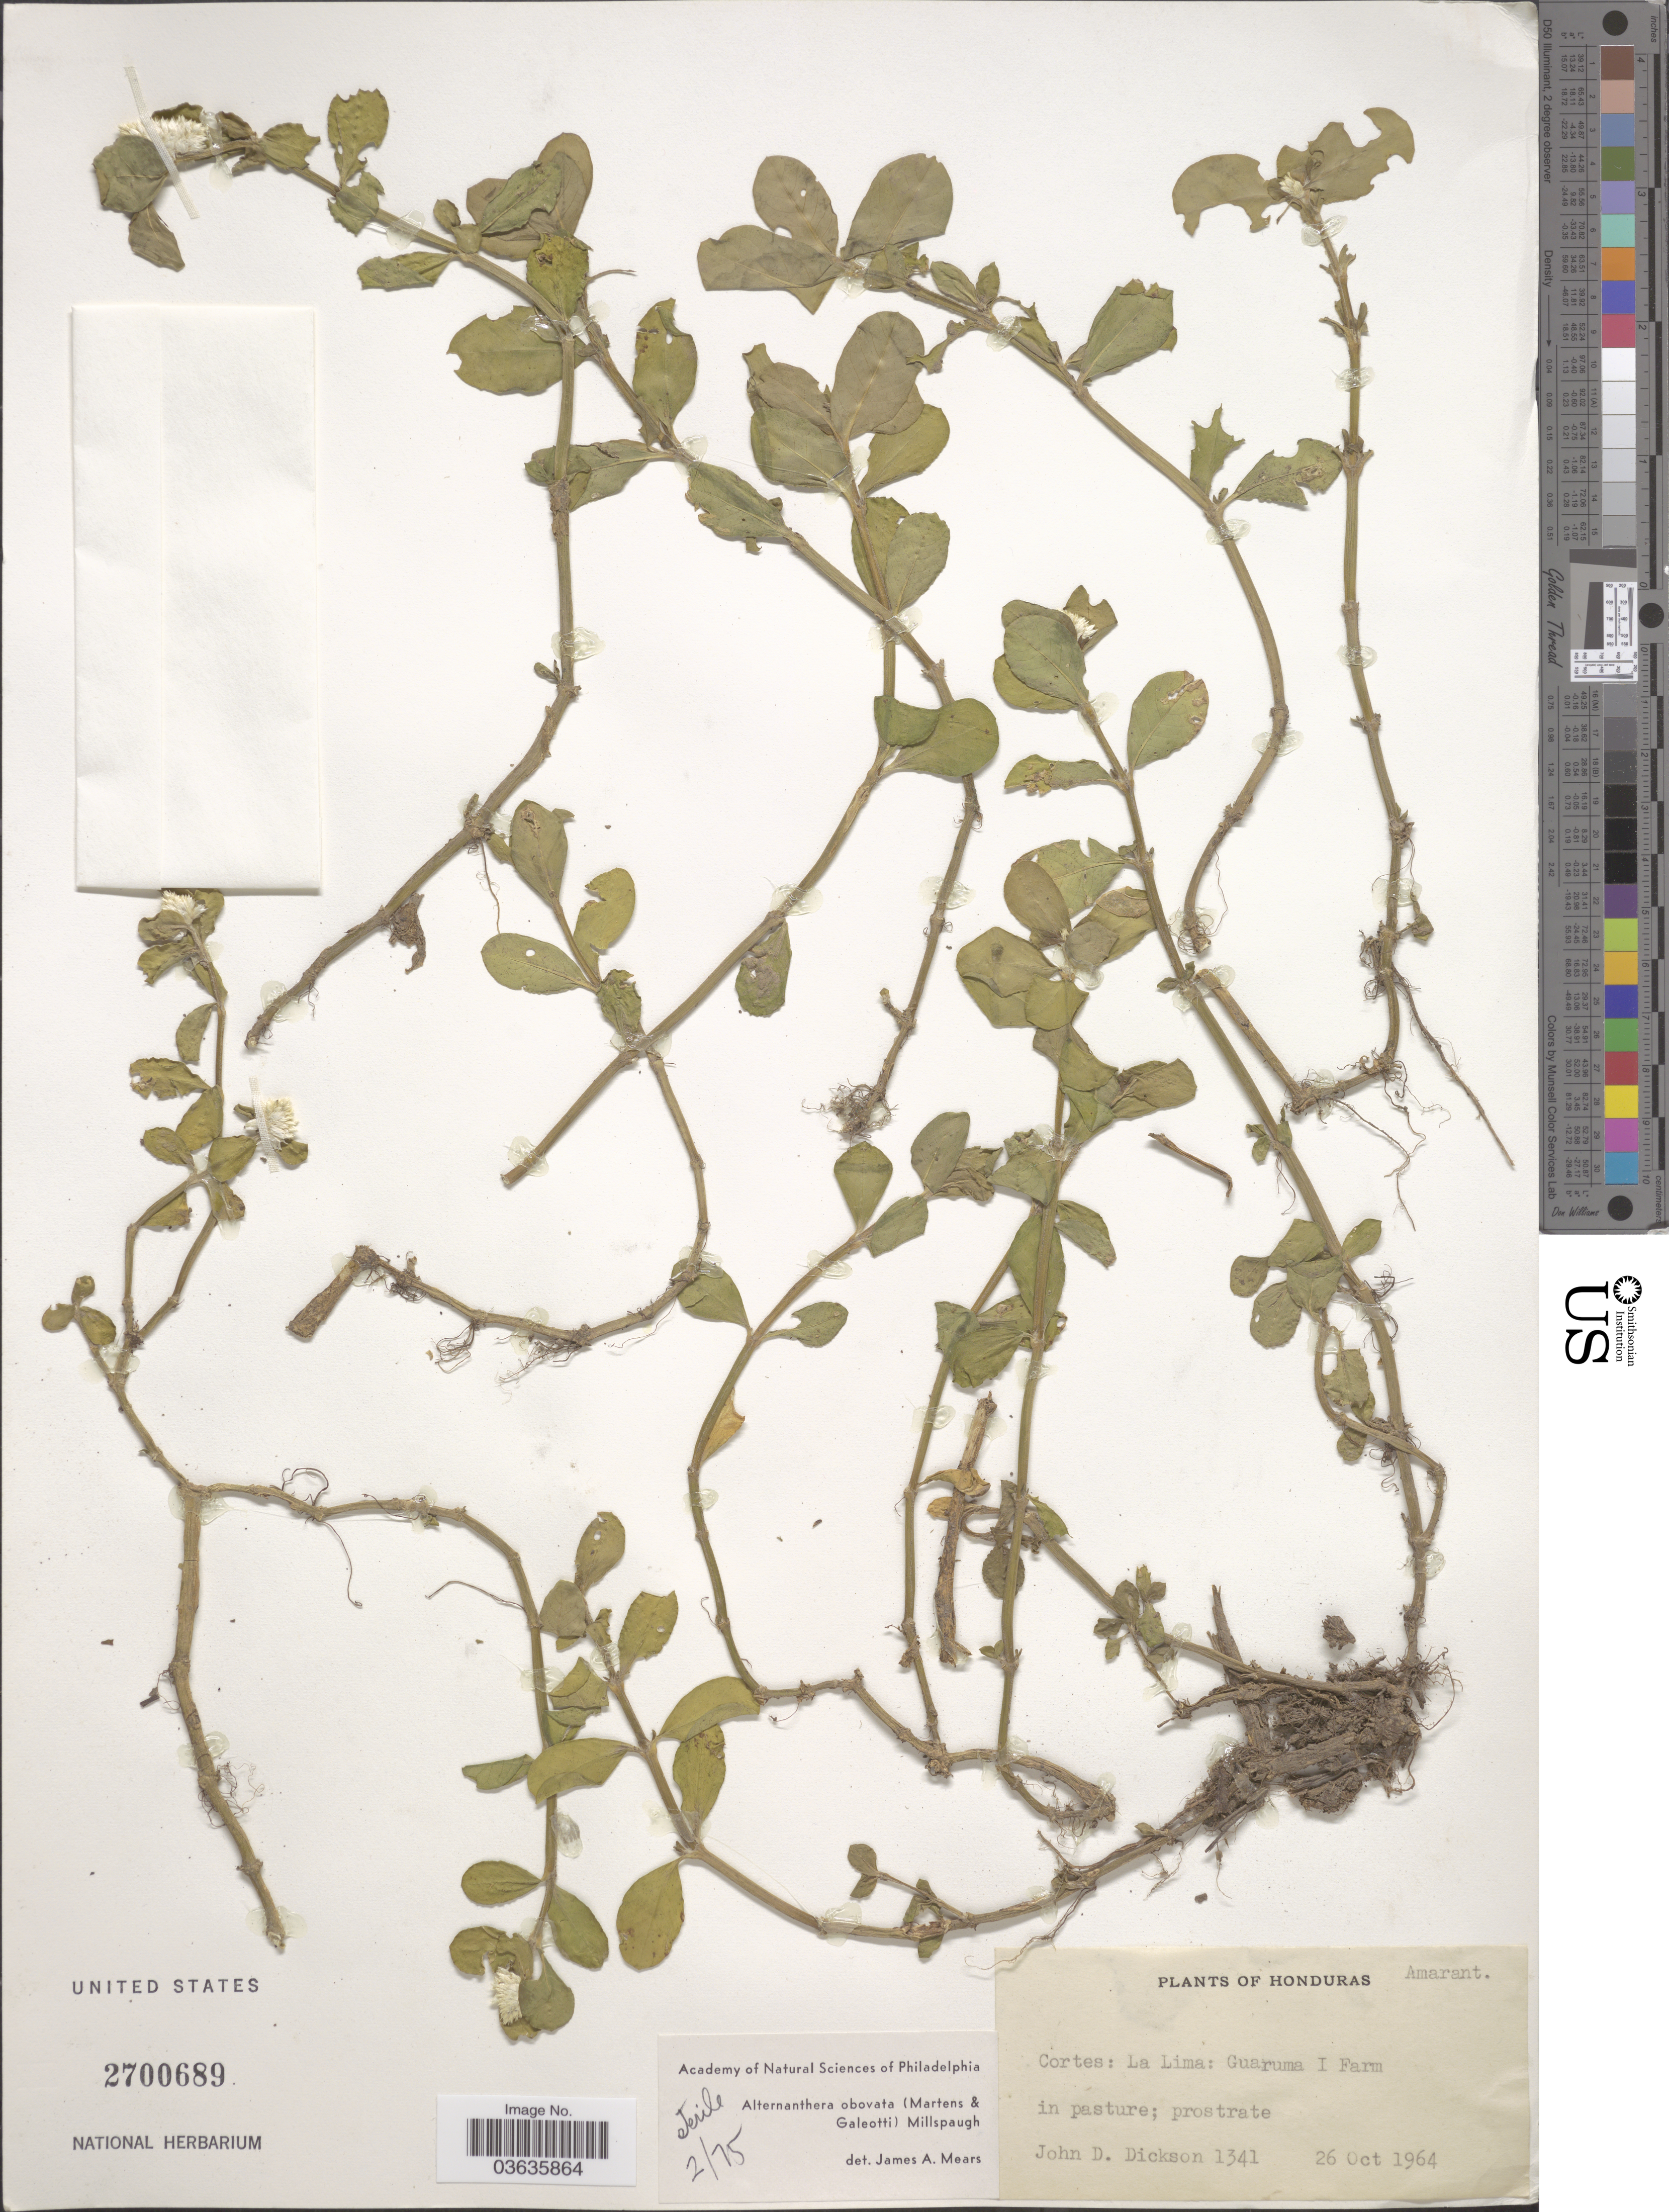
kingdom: Plantae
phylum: Tracheophyta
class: Magnoliopsida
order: Caryophyllales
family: Amaranthaceae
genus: Alternanthera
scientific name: Alternanthera obovata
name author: (M. Martens) Millsp.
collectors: J. Dickson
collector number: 1341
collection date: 1964-10-26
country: Honduras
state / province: Cortés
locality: La Lima: Guaruma I Farm.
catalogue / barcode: US 2700689